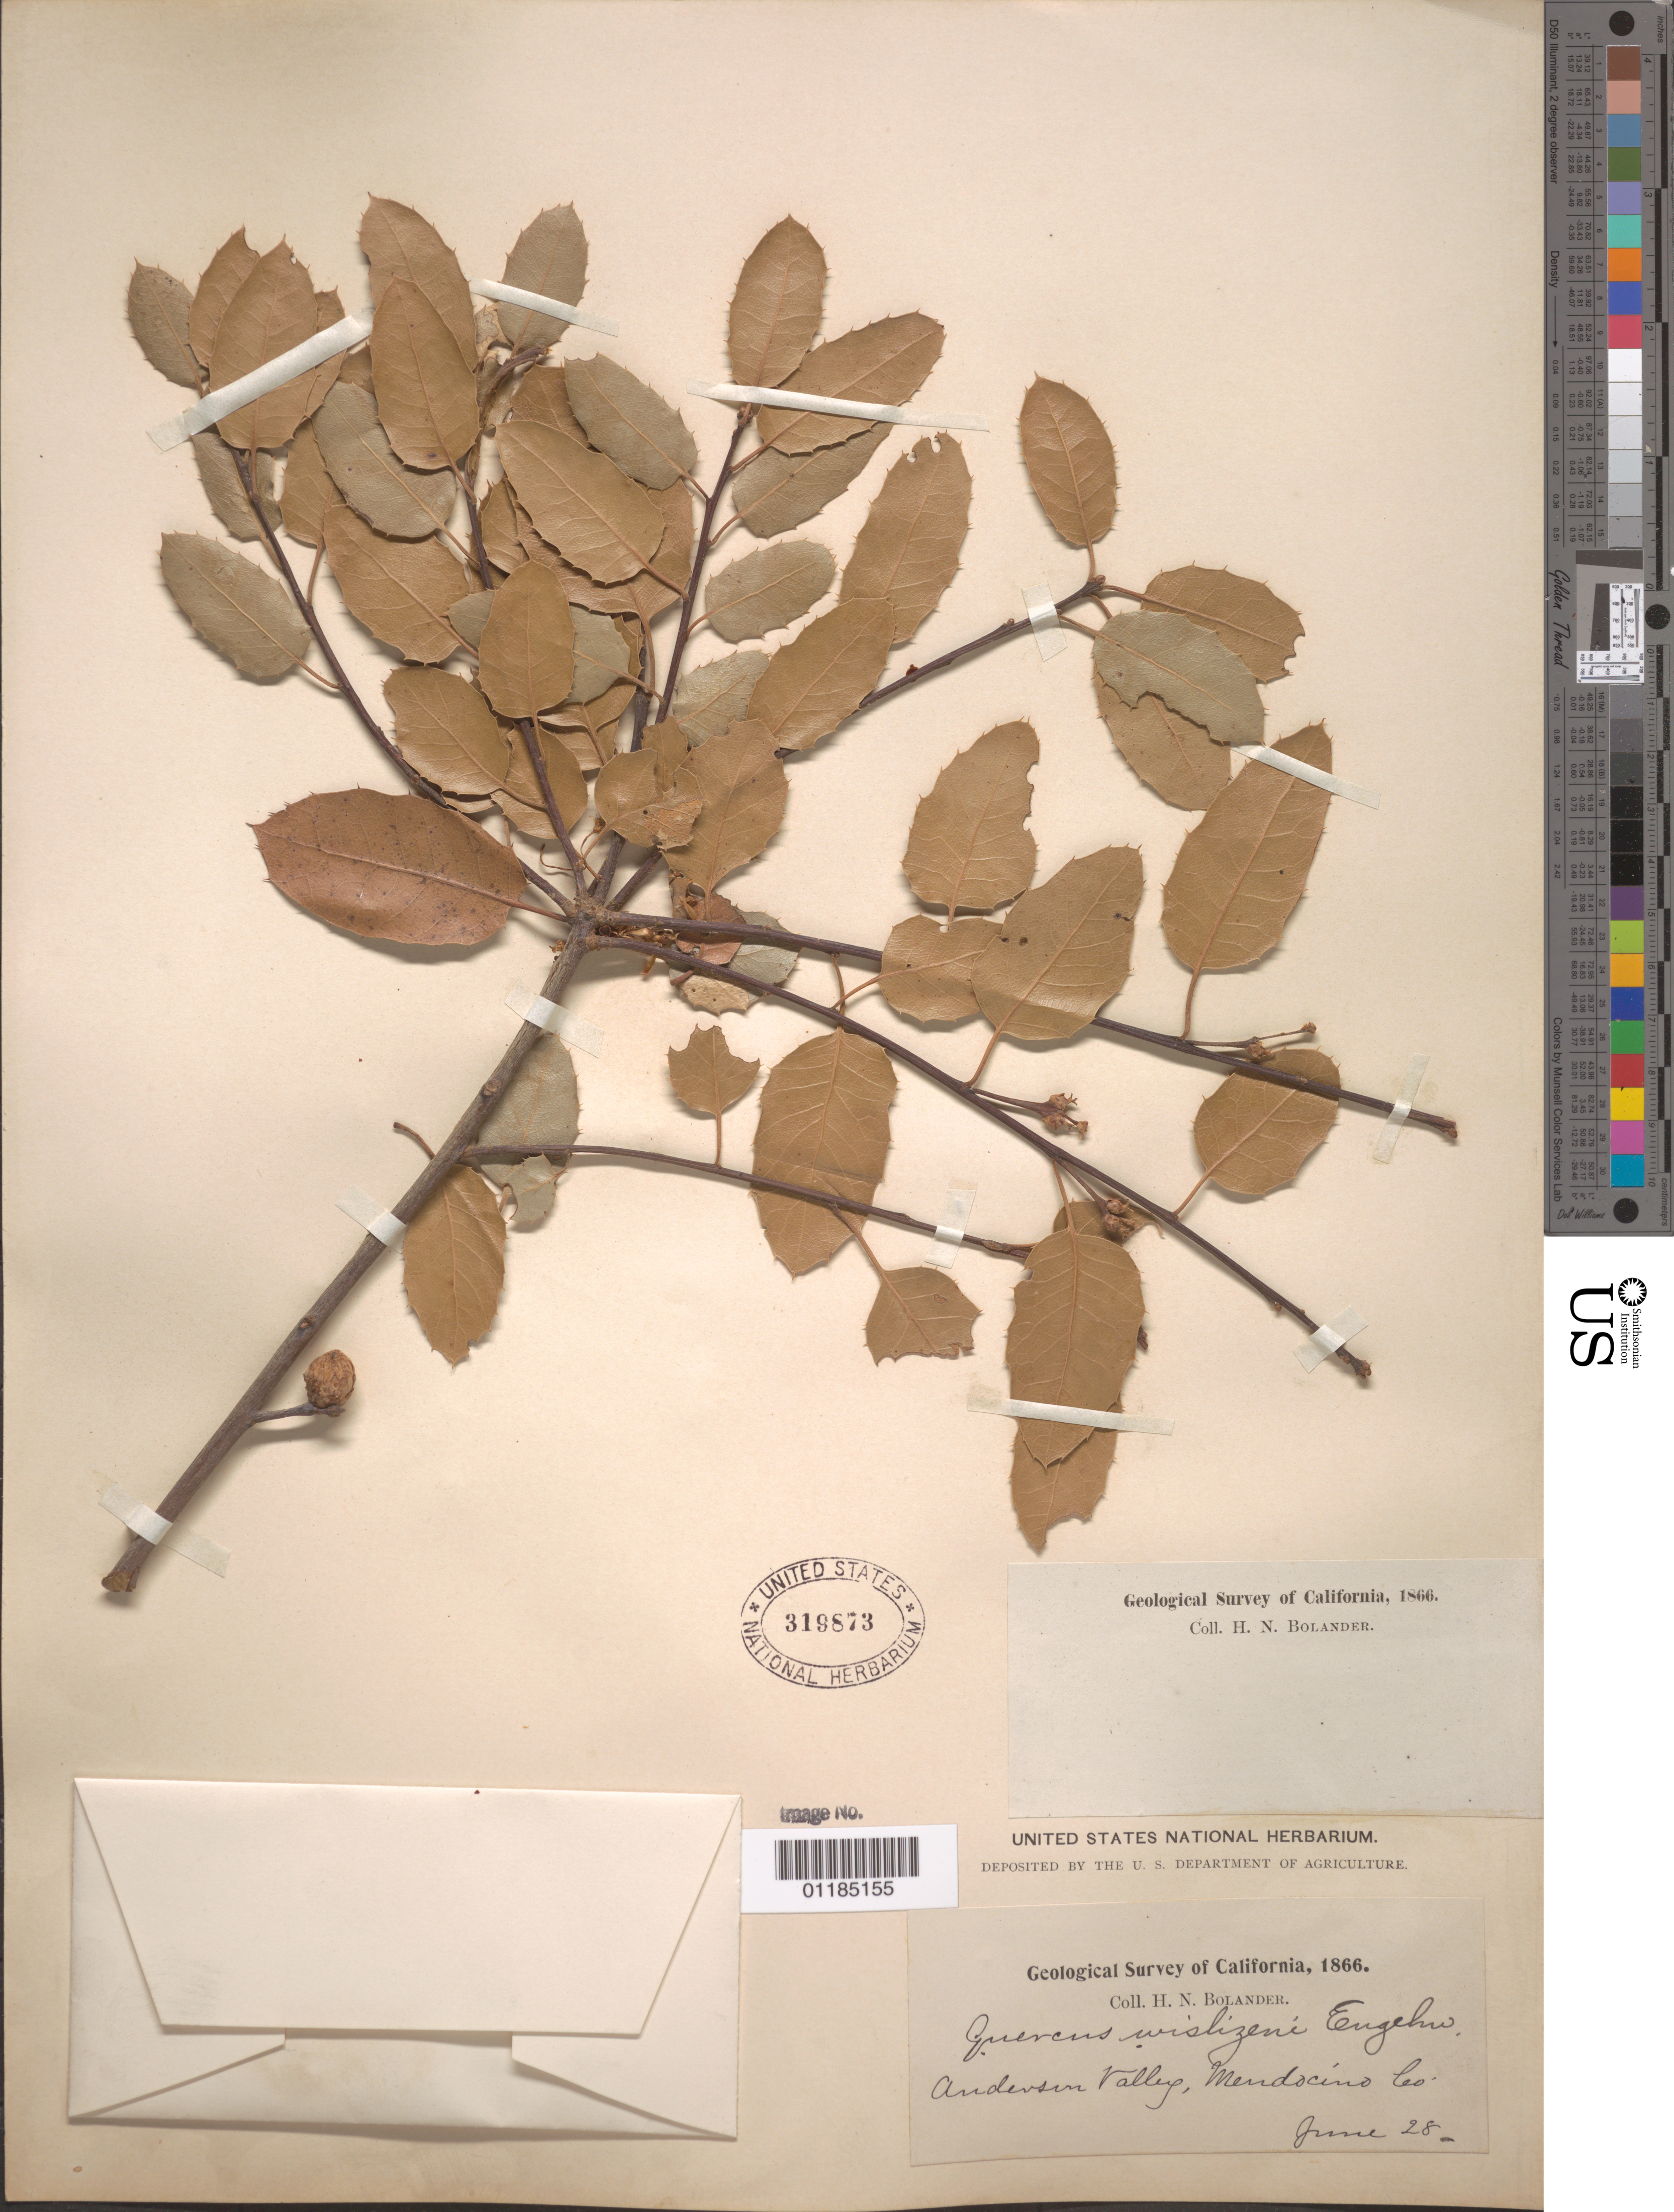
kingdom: Plantae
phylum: Tracheophyta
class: Magnoliopsida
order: Fagales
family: Fagaceae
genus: Quercus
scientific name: Quercus wislizeni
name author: A. DC.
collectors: H. Bolander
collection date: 1866-06-28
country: United States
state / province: California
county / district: Mendocino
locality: Anderson Valley.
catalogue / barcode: US 319873